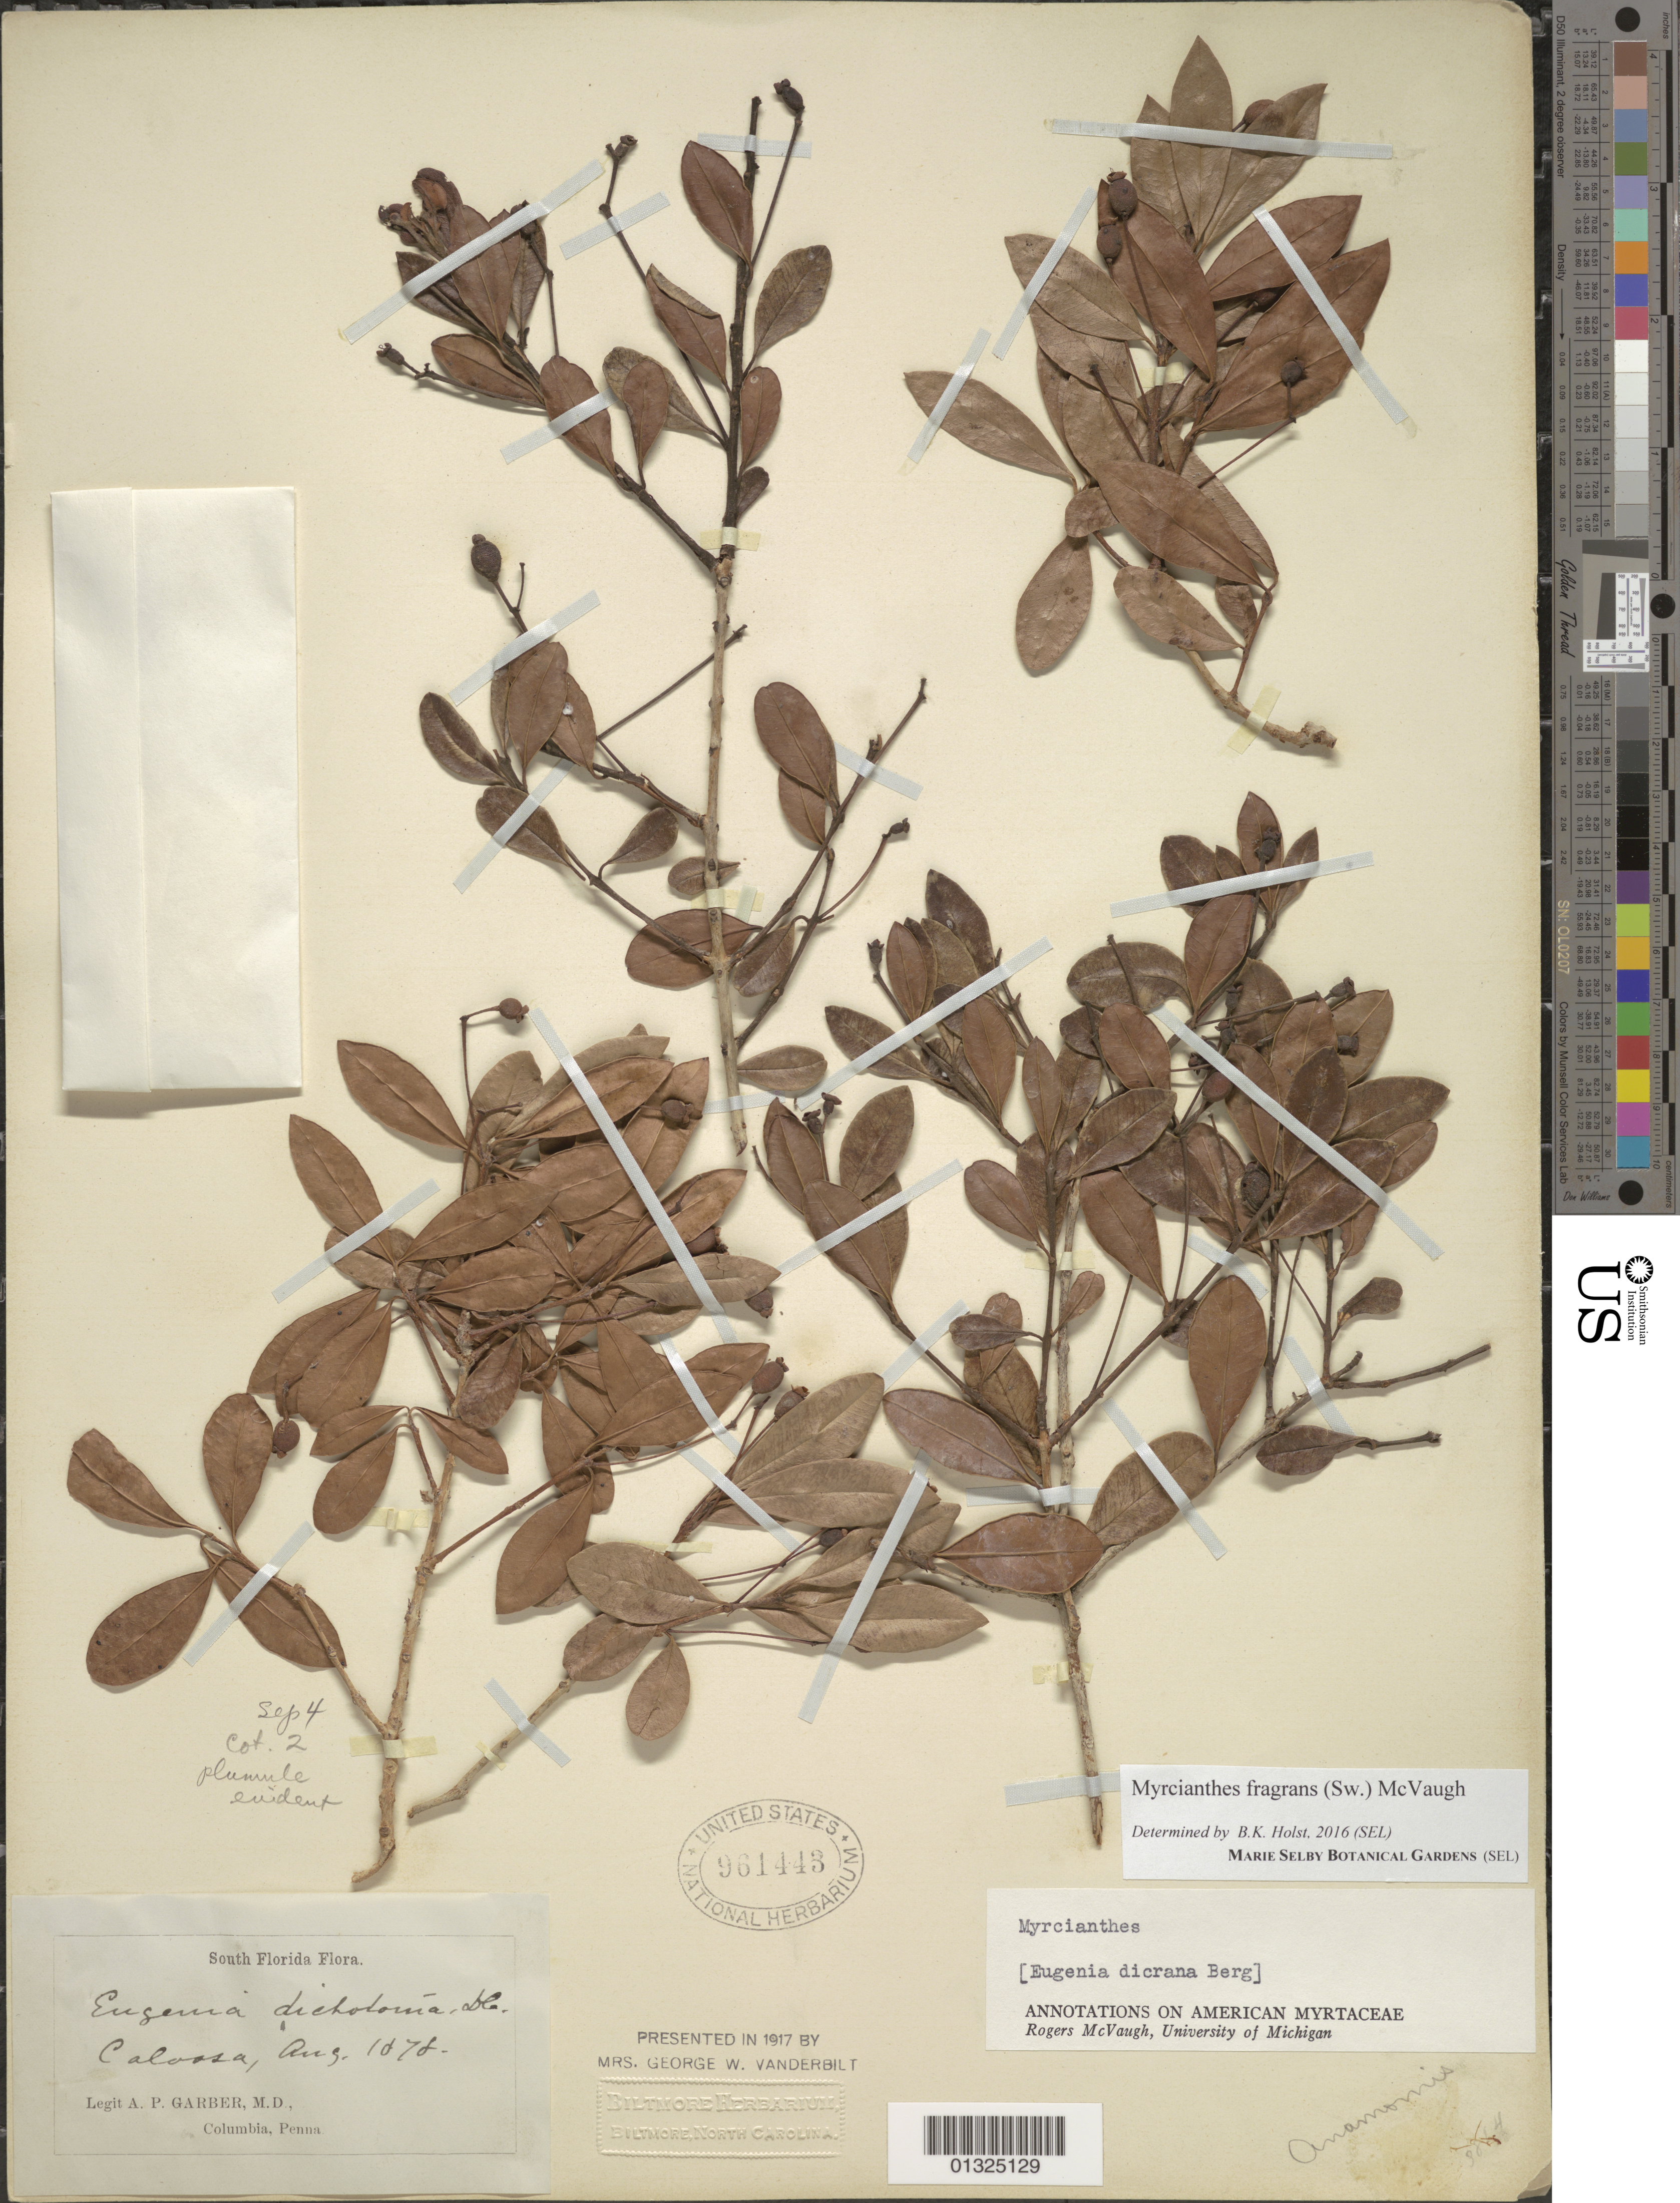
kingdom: Plantae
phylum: Tracheophyta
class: Magnoliopsida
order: Myrtales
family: Myrtaceae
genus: Myrcianthes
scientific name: Myrcianthes fragrans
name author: (Sw.) McVaugh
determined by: Holst, Bruce K., (SEL), The Marie Selby Botanical Garden (UNITED STATES)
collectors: A. P. Garber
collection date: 1878-08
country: United States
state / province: Florida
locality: Columbia, Penna, Caloosa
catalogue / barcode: US 961443